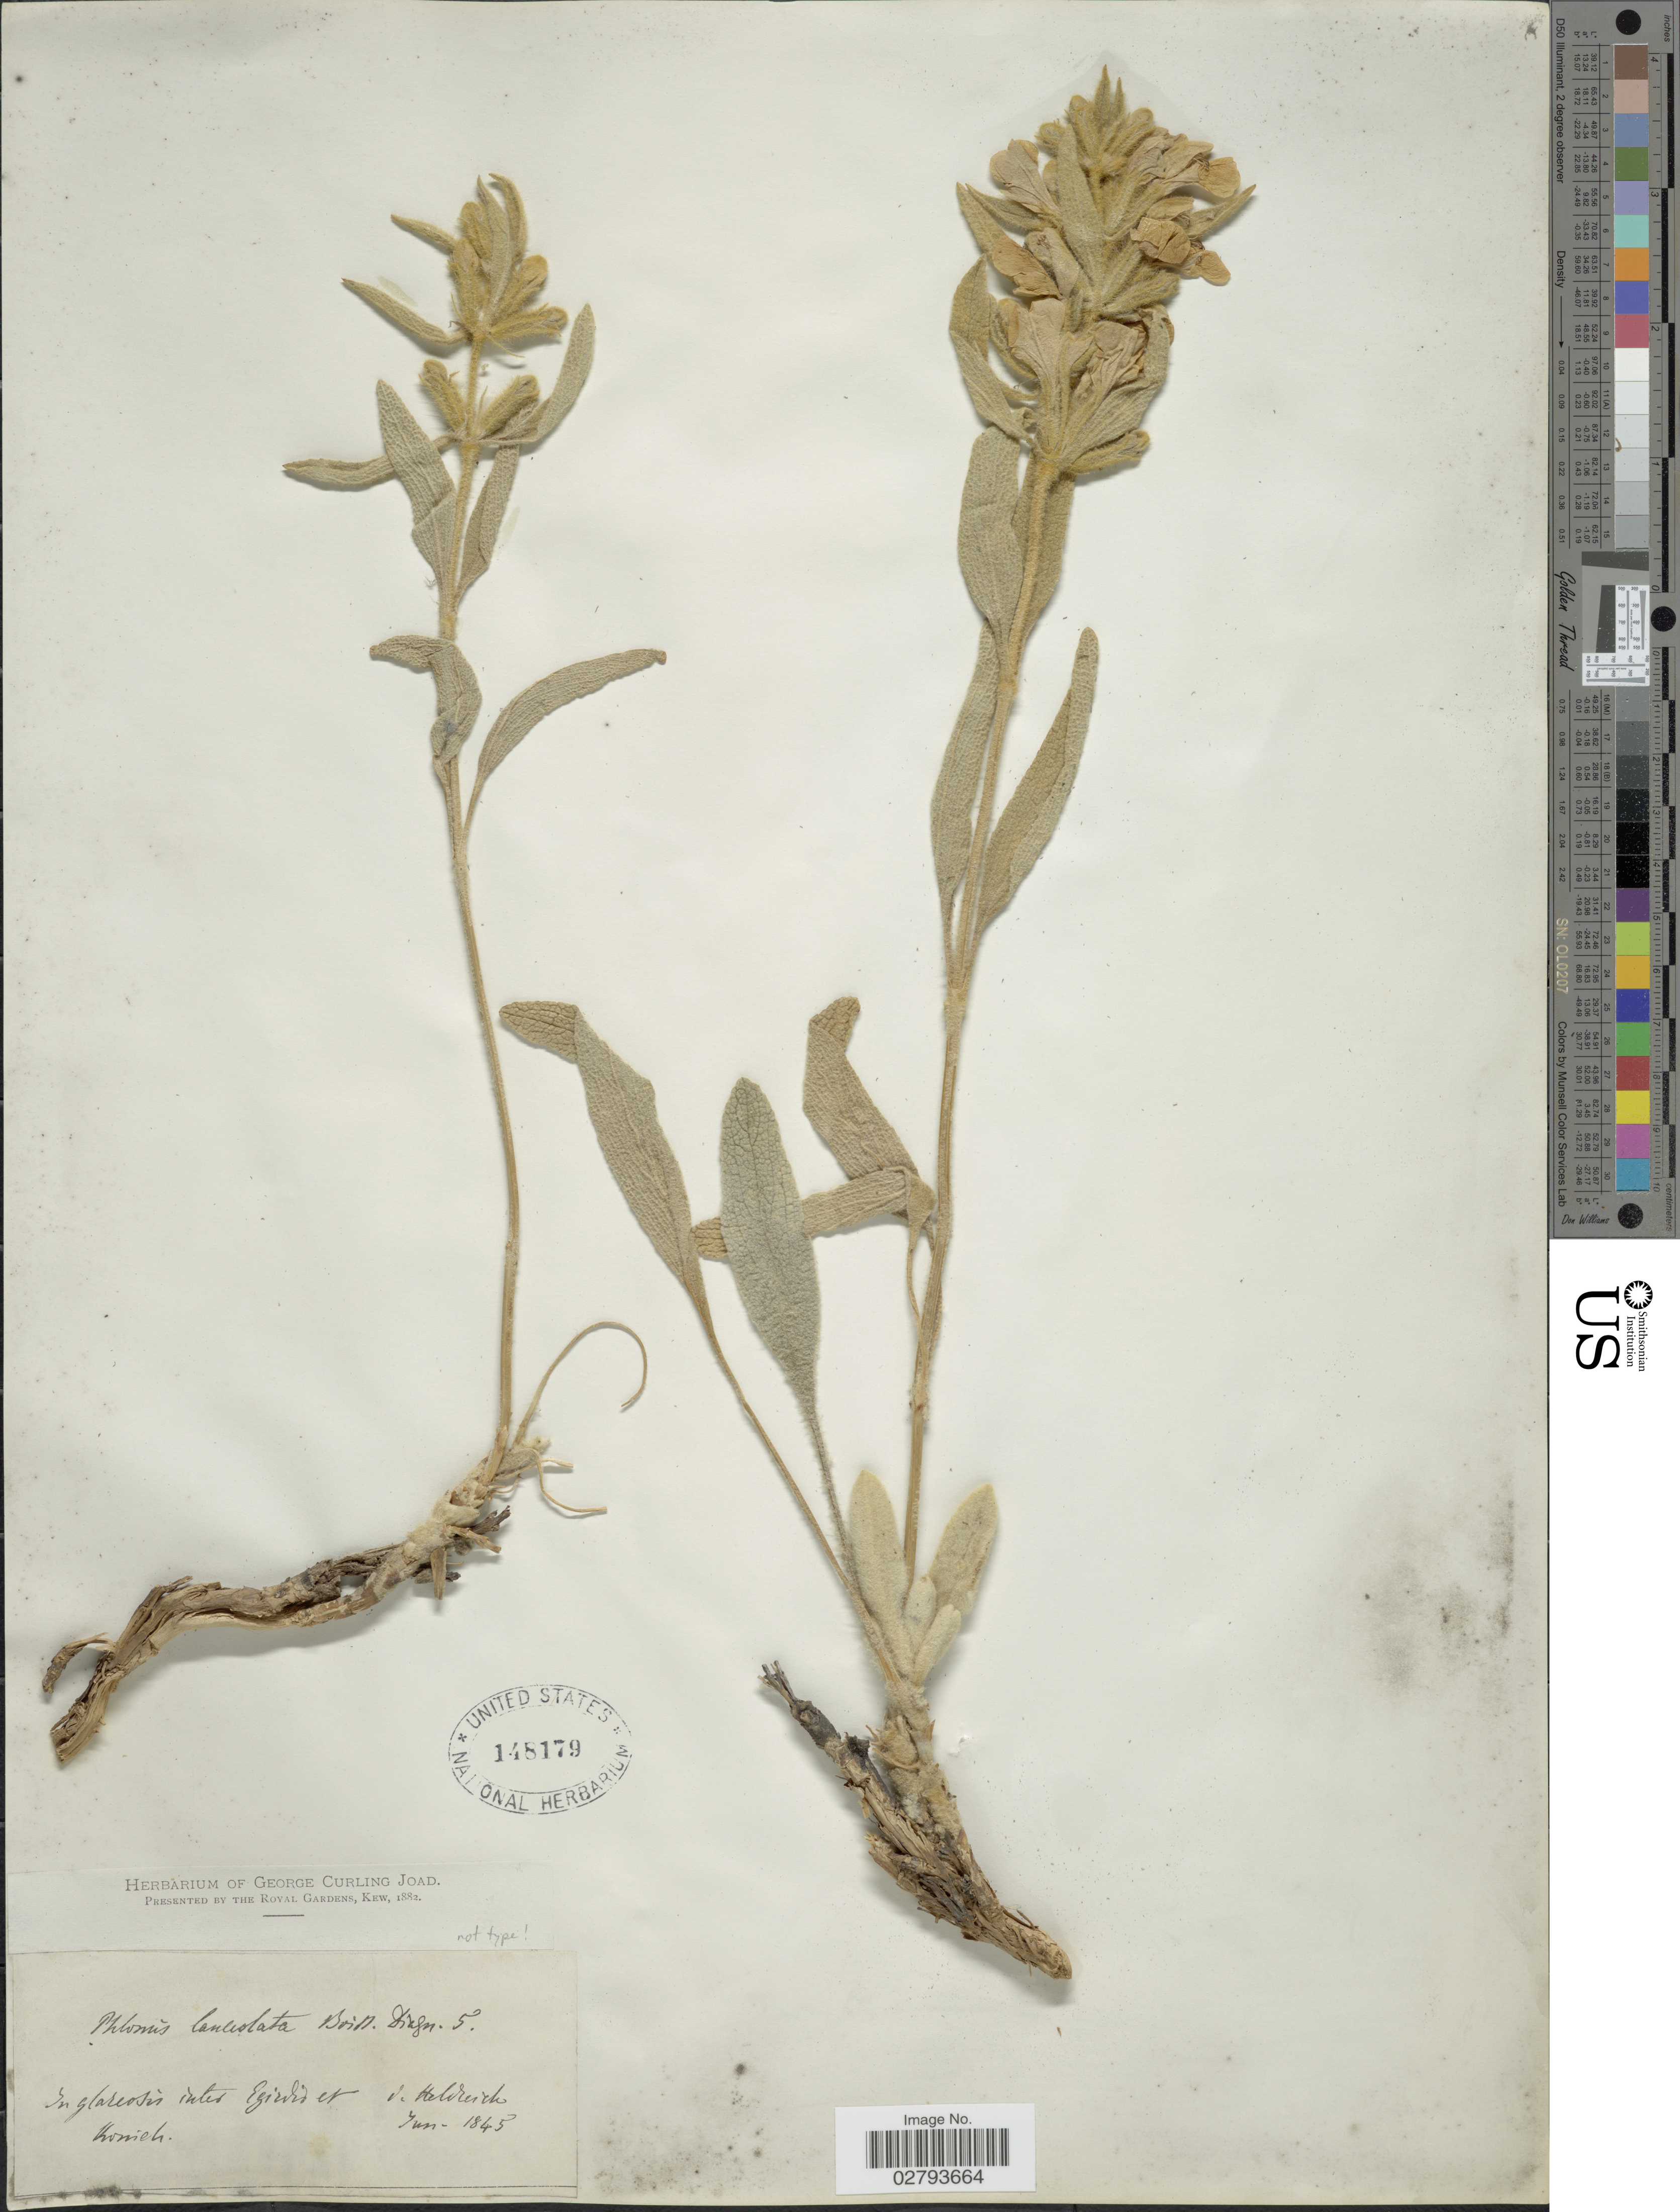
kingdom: Plantae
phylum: Tracheophyta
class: Magnoliopsida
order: Lamiales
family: Lamiaceae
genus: Phlomis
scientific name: Phlomis lanceolata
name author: Boiss. & Hohen.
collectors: -. De Heldreich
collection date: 1845-06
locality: In glareosis inter Egirdir et Koniah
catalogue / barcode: US 148179